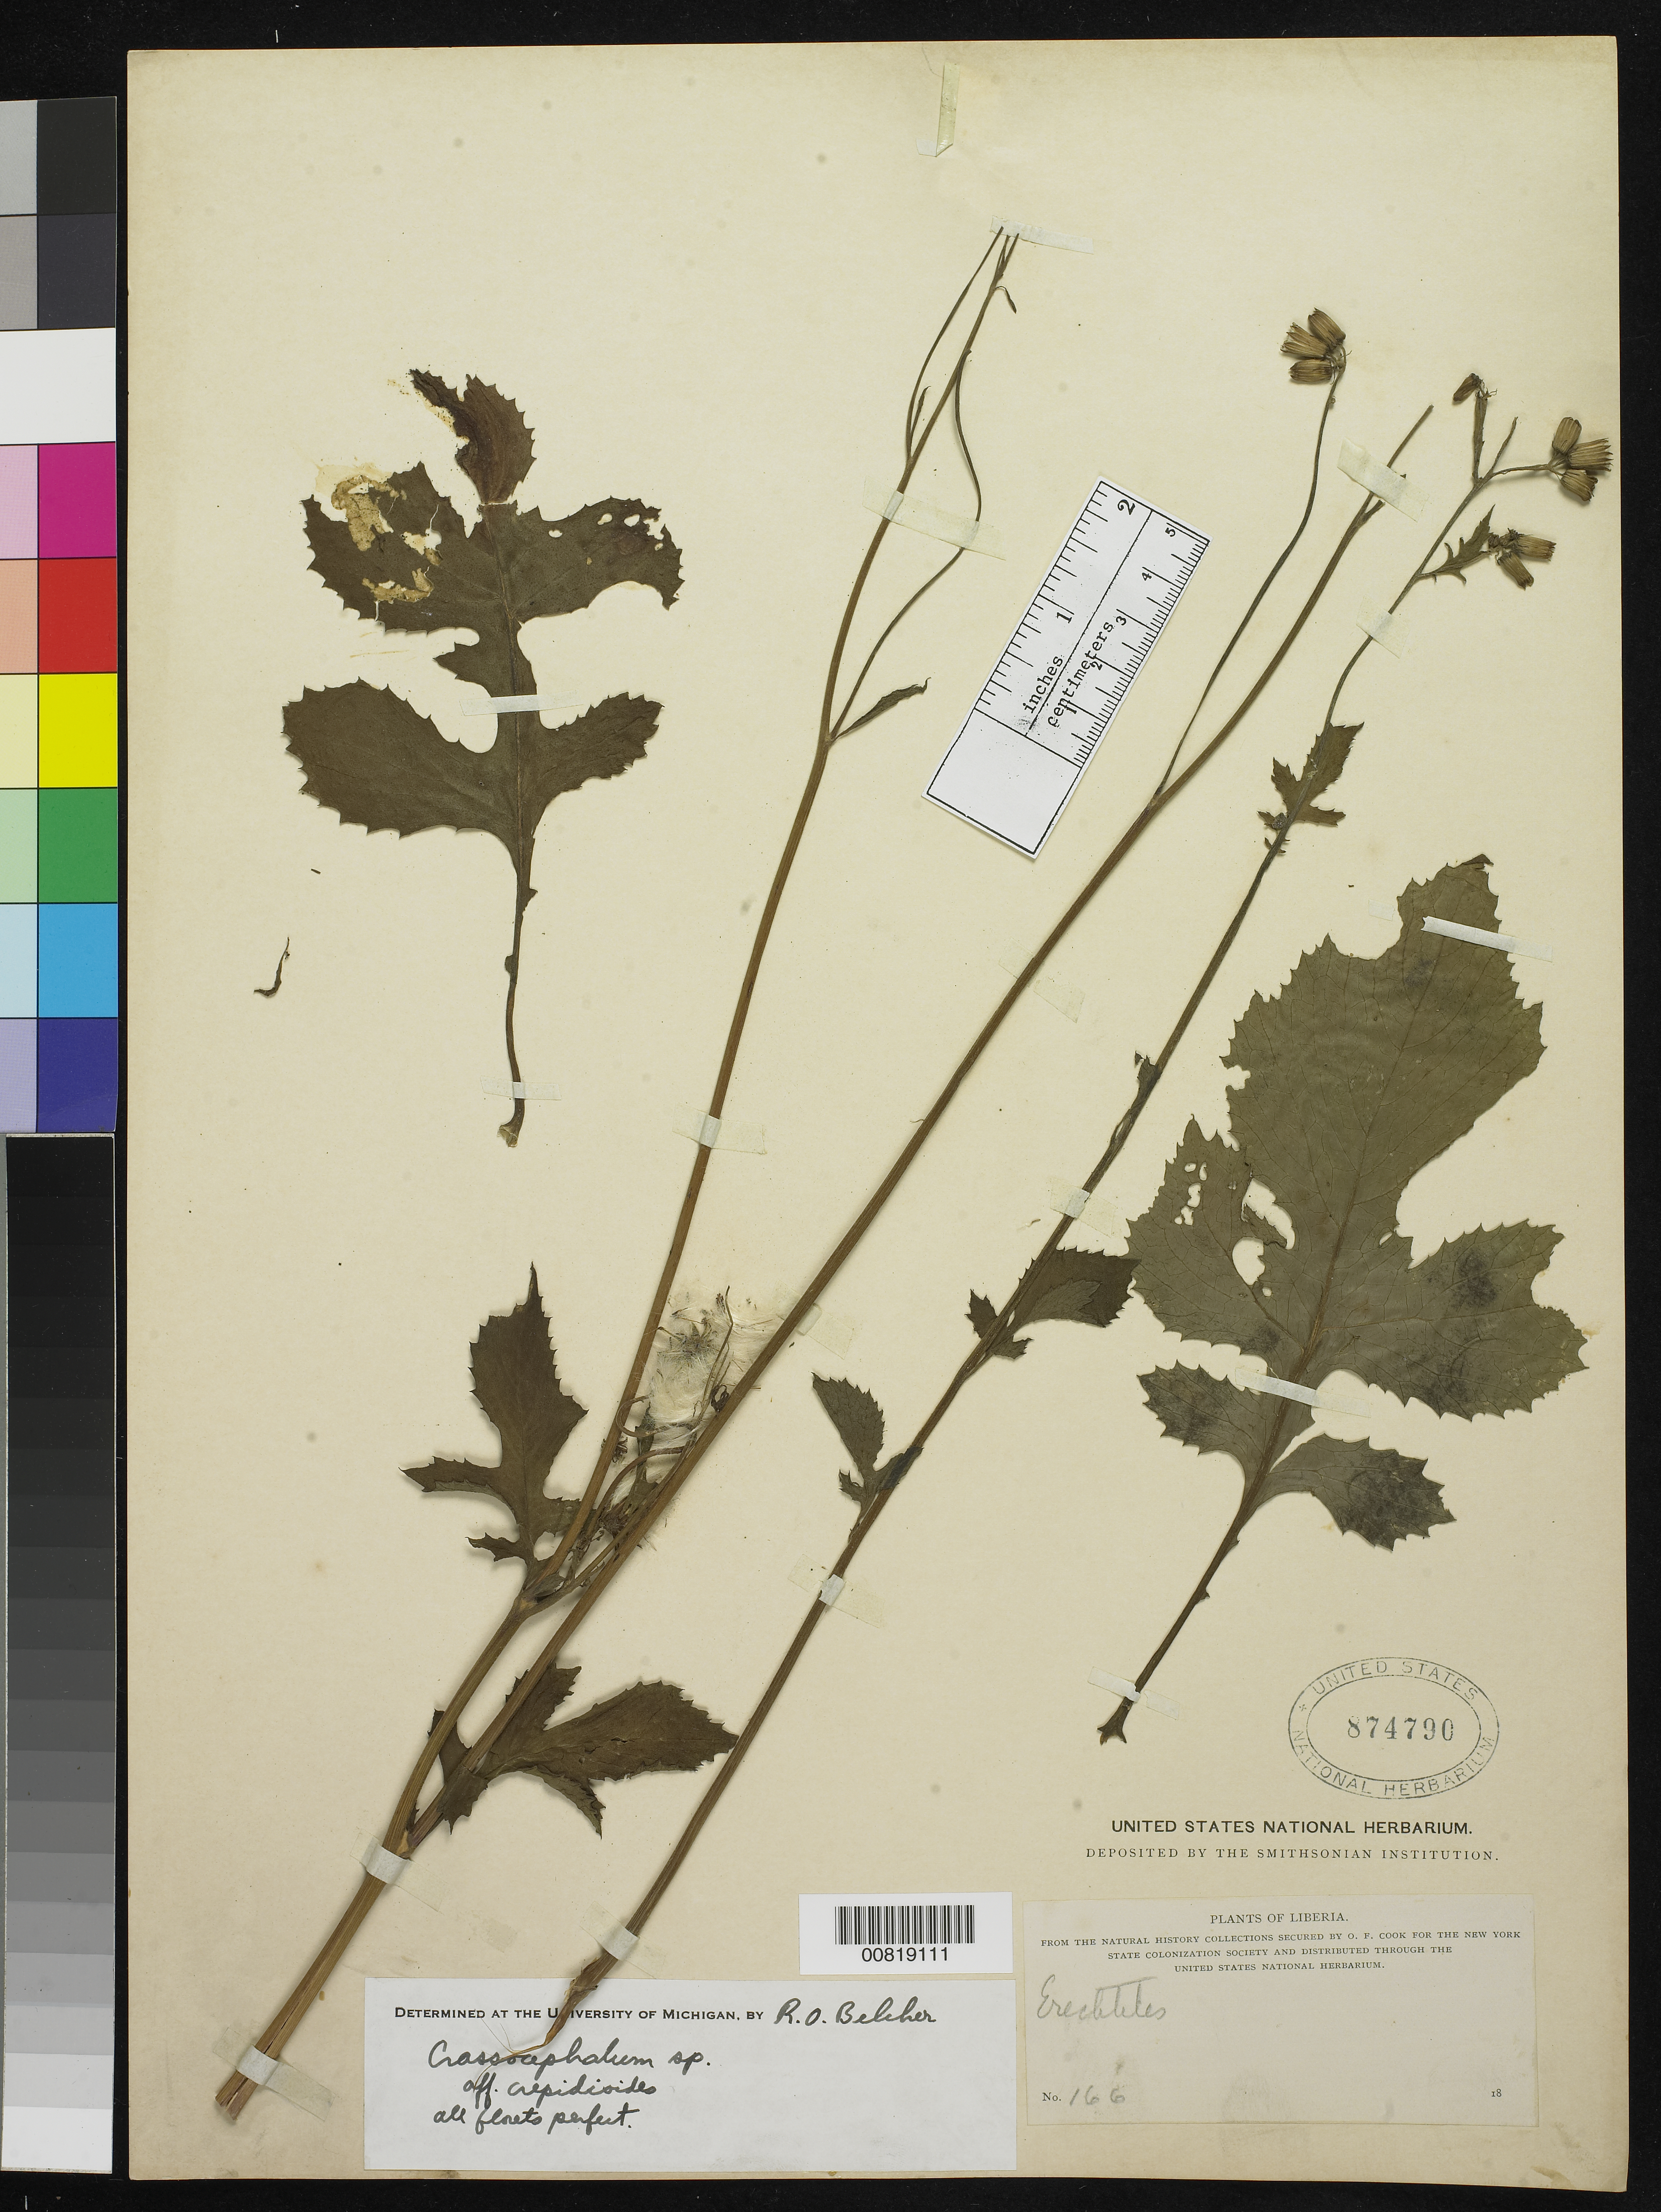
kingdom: Plantae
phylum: Tracheophyta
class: Magnoliopsida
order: Asterales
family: Asteraceae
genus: Crassocephalum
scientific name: Crassocephalum crepidioides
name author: (Benth.) S. Moore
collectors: O. F. Cook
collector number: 166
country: Liberia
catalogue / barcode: US 874790